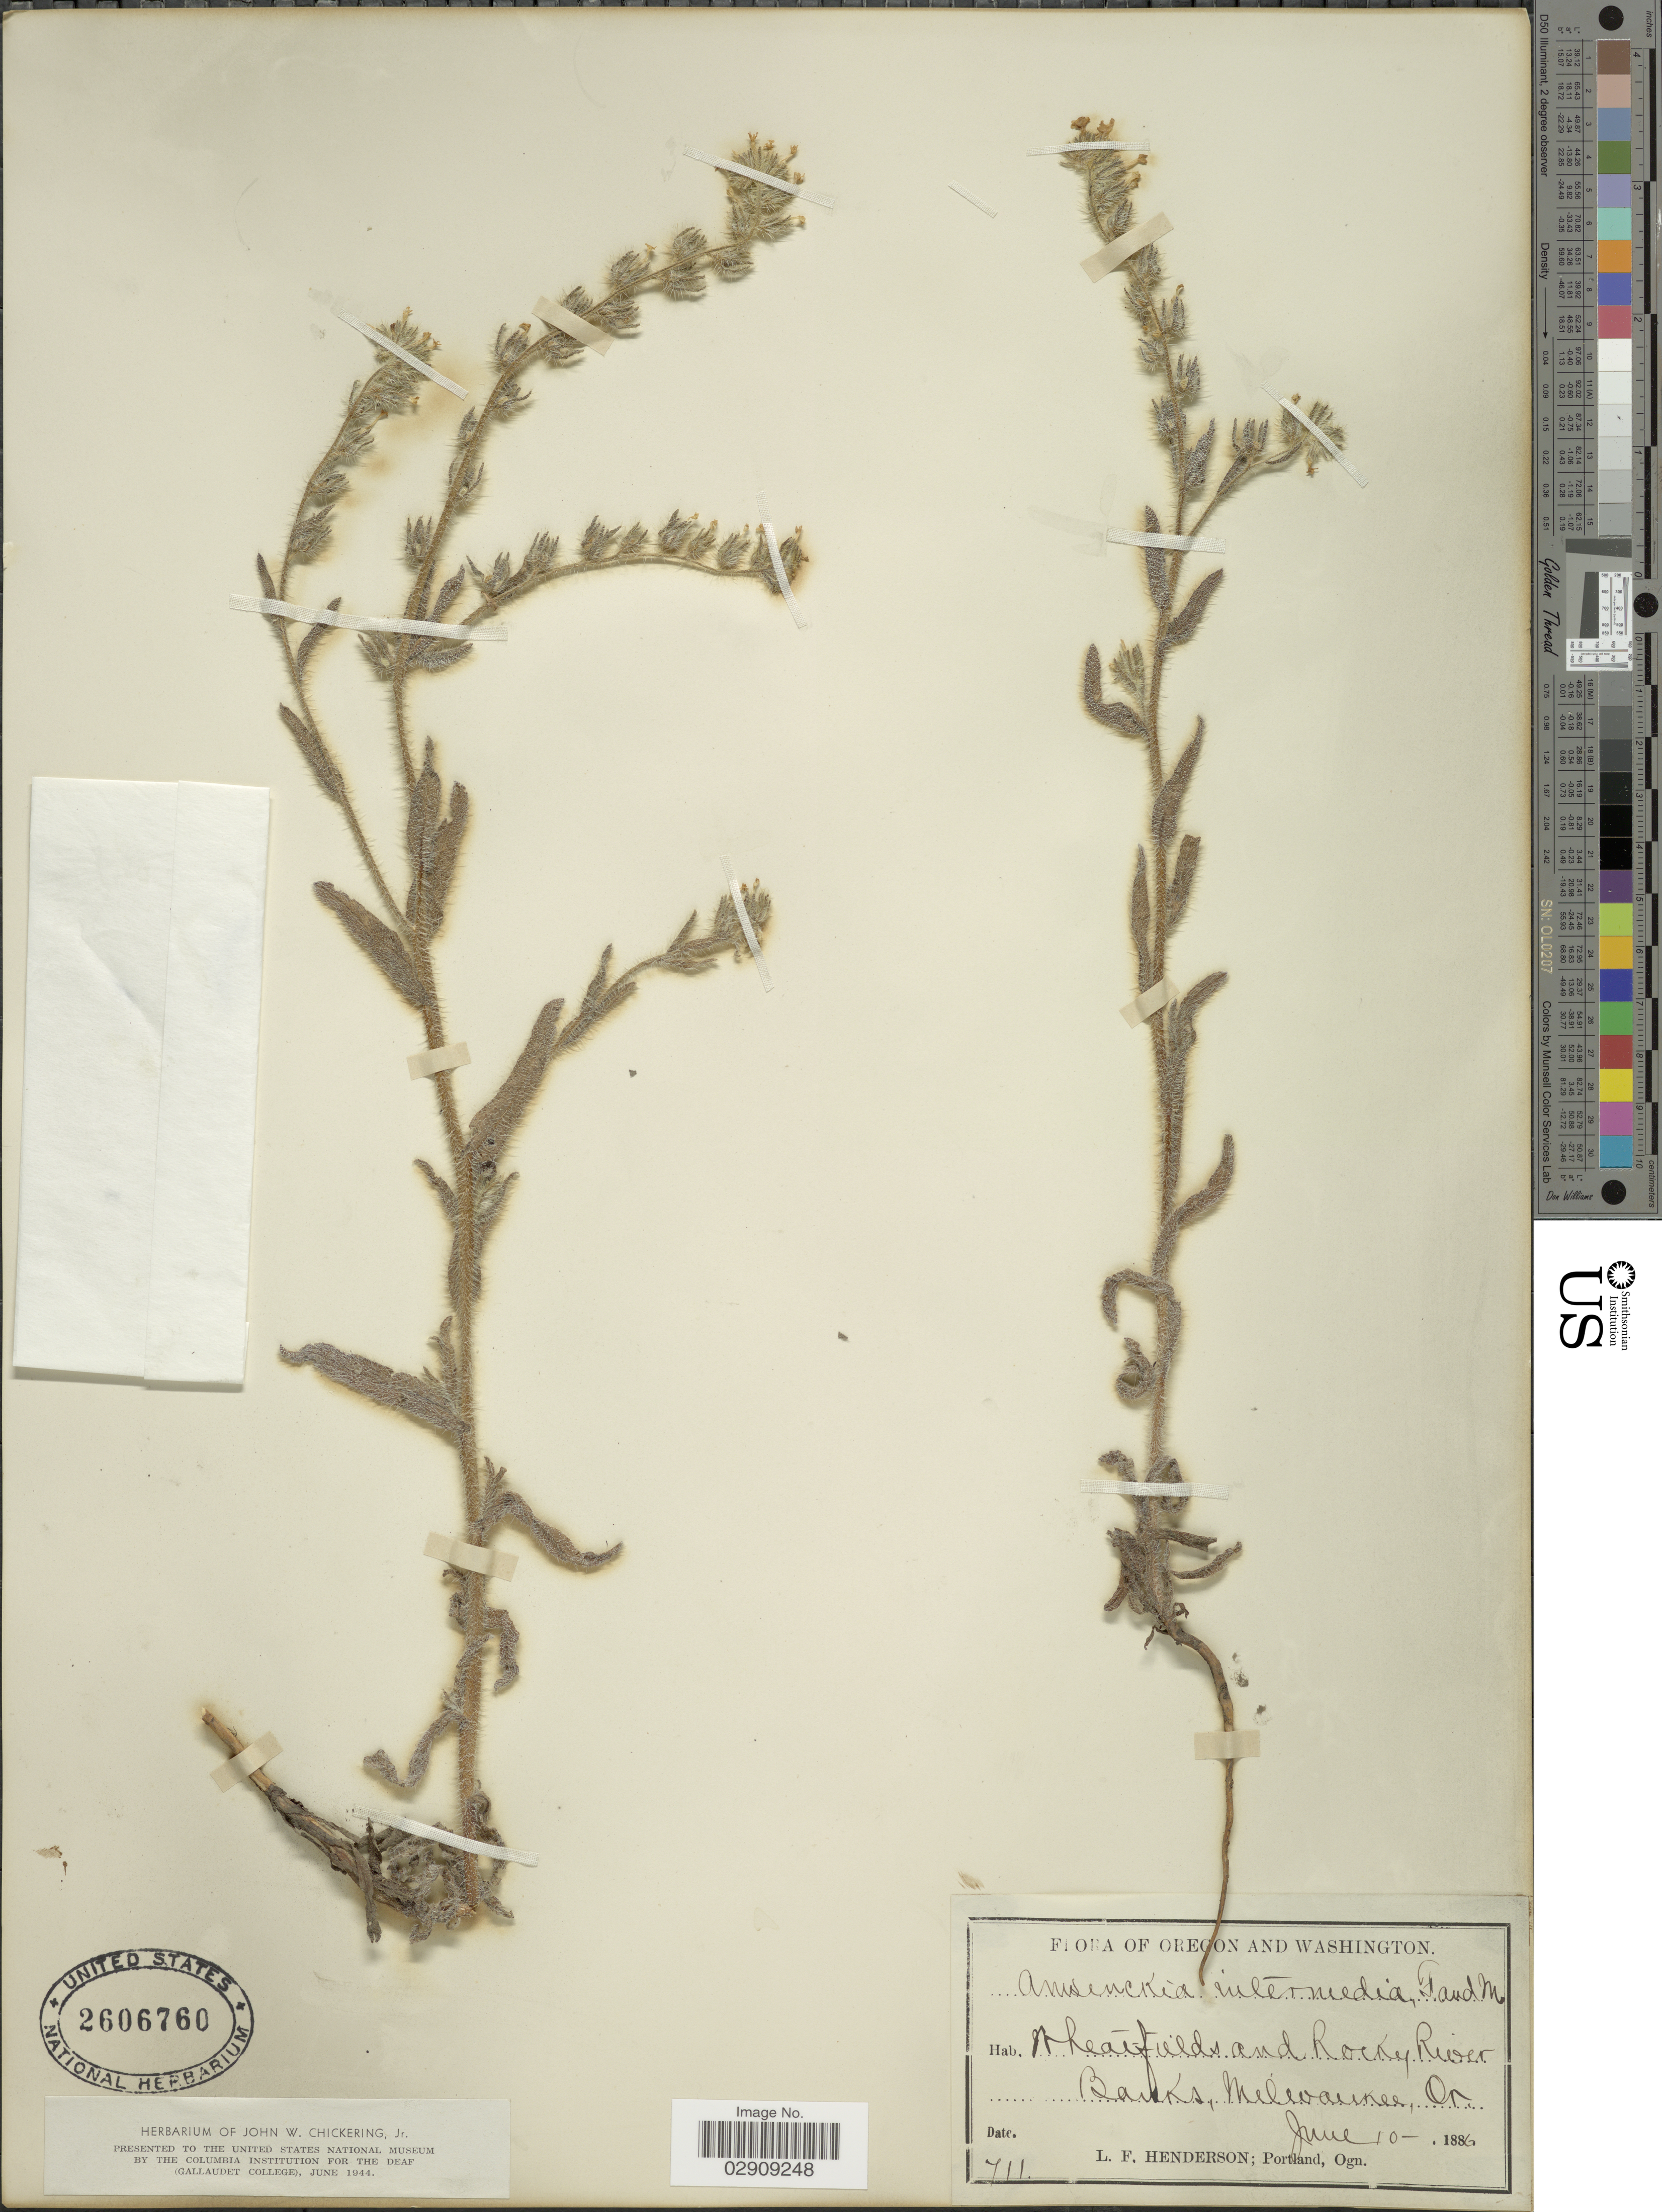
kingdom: Plantae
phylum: Tracheophyta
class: Magnoliopsida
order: Boraginales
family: Boraginaceae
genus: Amsinckia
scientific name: Amsinckia menziesii var. intermedia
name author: (Fisch. & C.A. Mey.) Ganders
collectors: L. Henderson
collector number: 711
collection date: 1886-06-10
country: United States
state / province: Oregon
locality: Wheatfields and Rocky River Banks, Milwaukie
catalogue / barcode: US 2606760